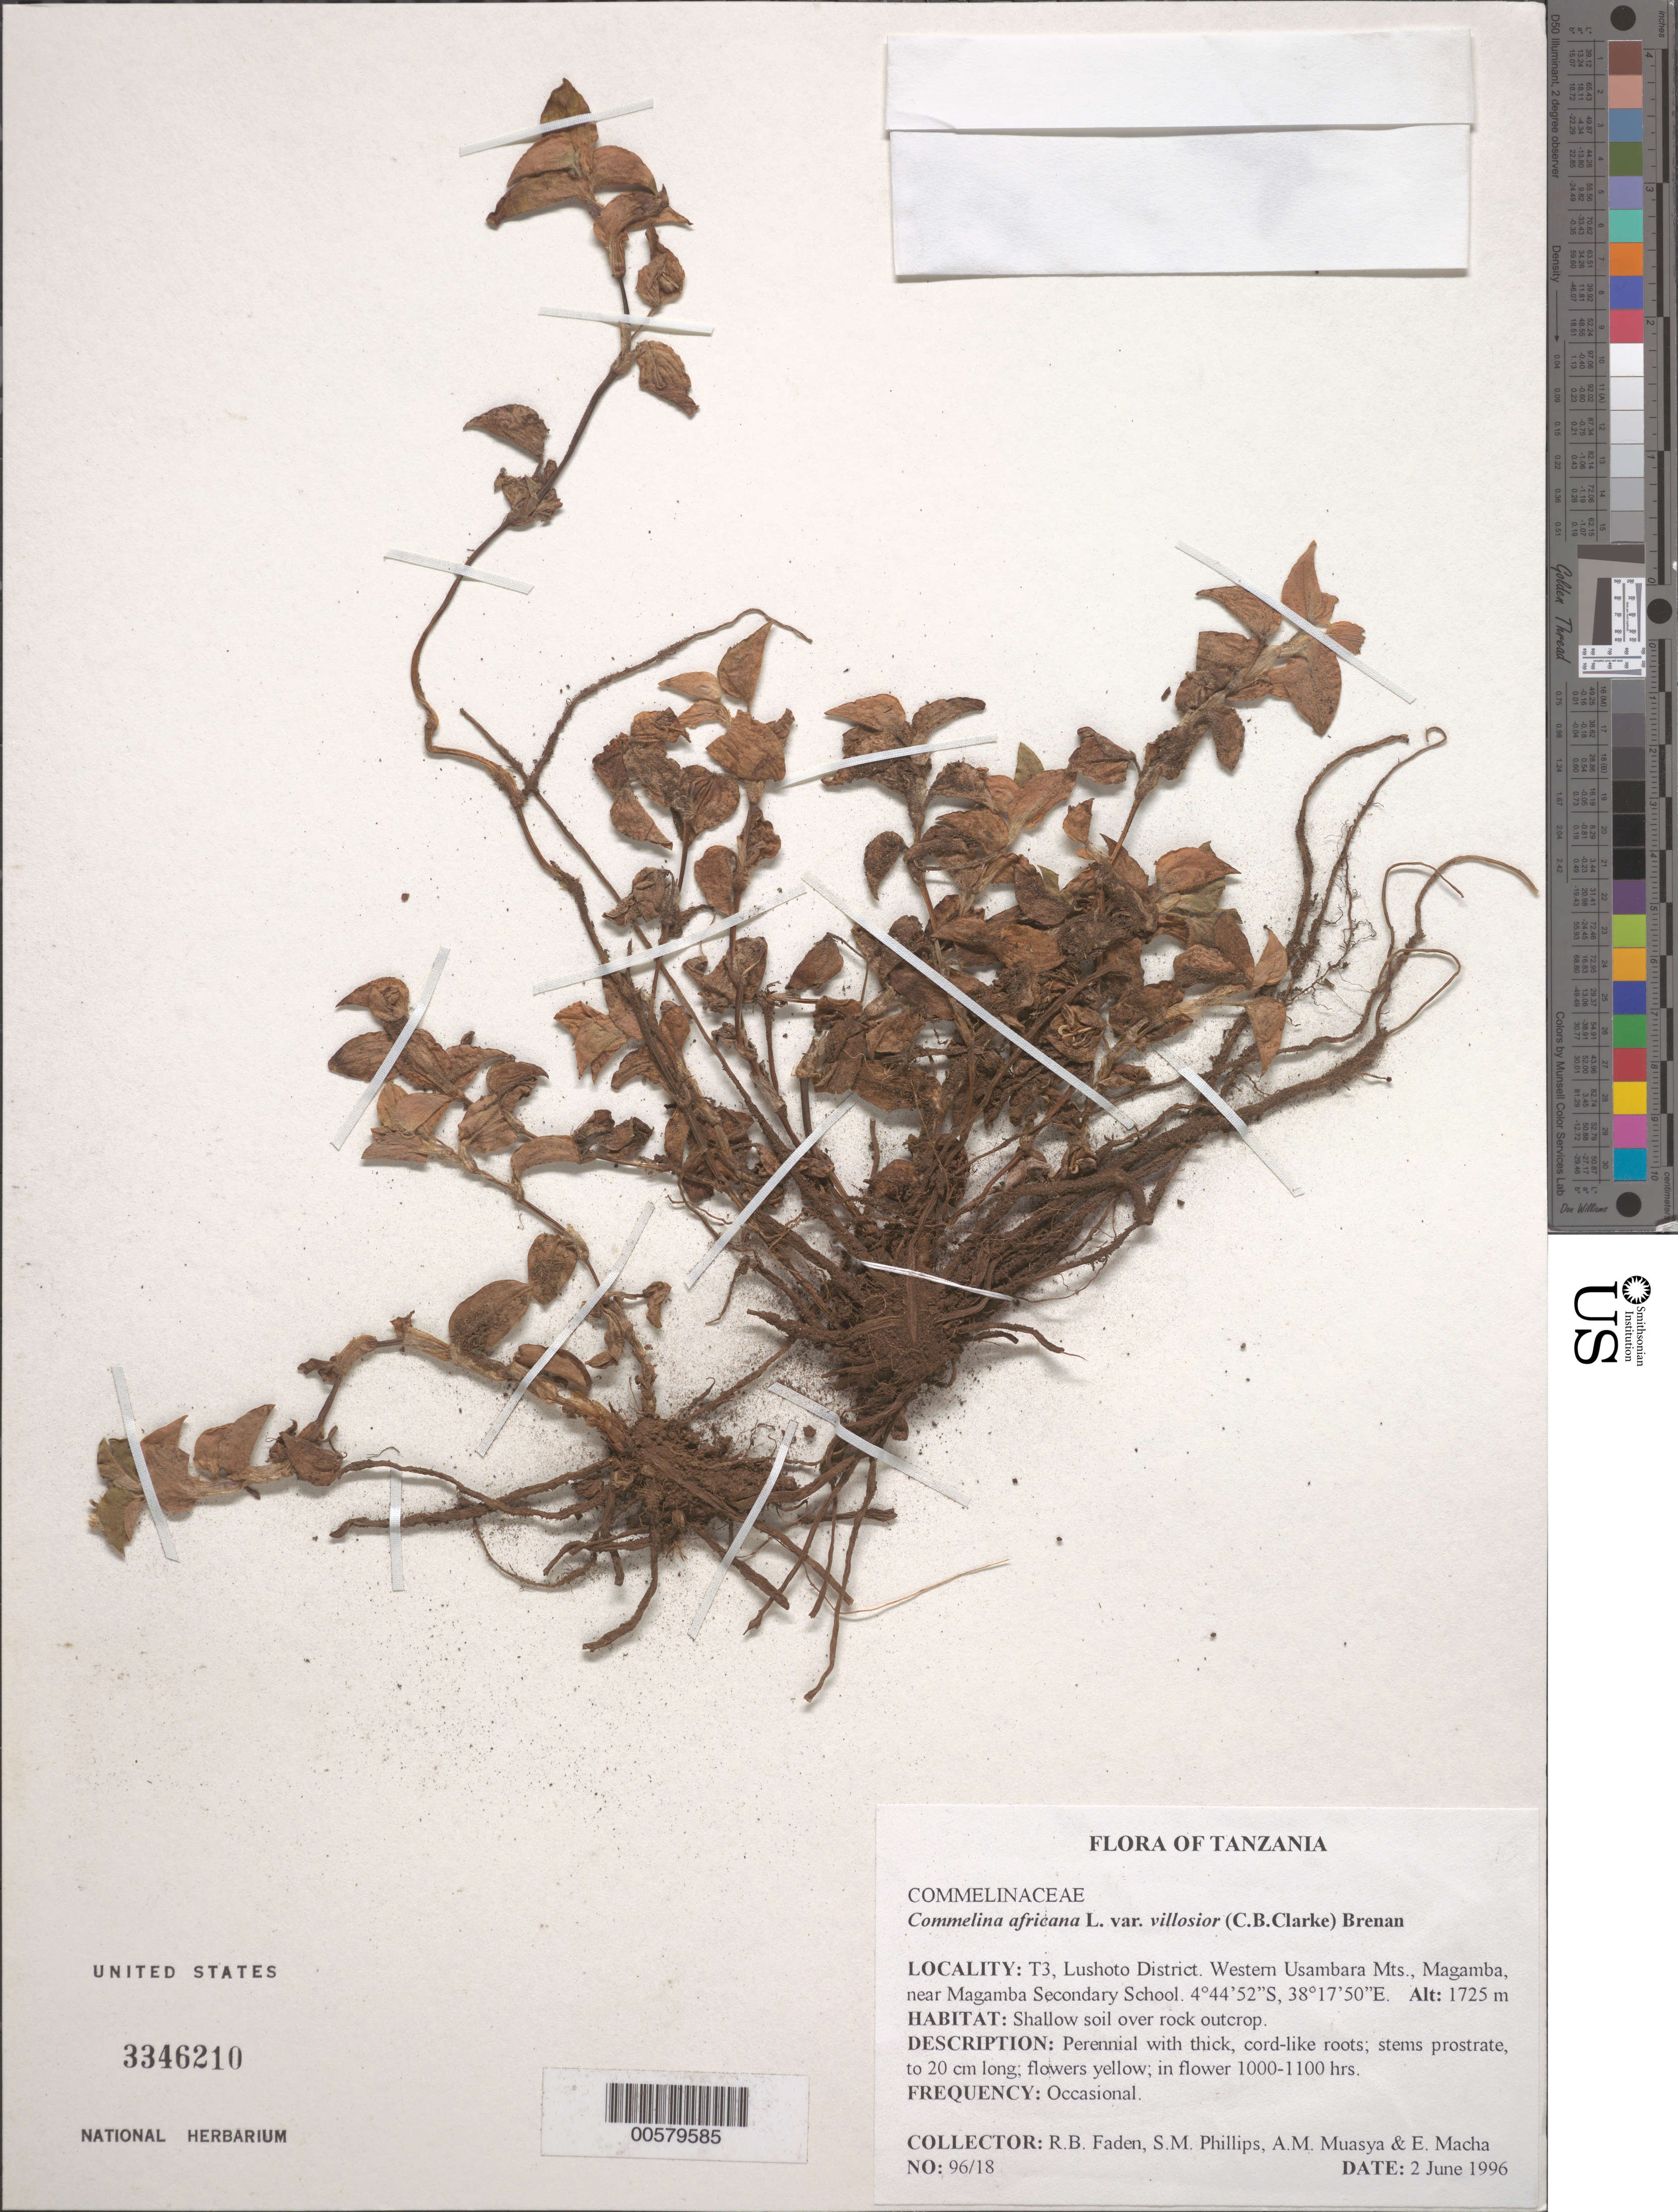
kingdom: Plantae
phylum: Tracheophyta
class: Liliopsida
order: Commelinales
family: Commelinaceae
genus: Commelina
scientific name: Commelina africana var. villosior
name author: (C.B. Clarke) Brenan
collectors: R. B. Faden, S. M. Phillips, A. Muasya & E. Macha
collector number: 96/18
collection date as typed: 02 Jun 1996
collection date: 1996-06-02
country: Tanzania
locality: Lushoto dist., western usambara mts., mombo-lushoto road ional park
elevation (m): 1725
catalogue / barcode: US 3346210